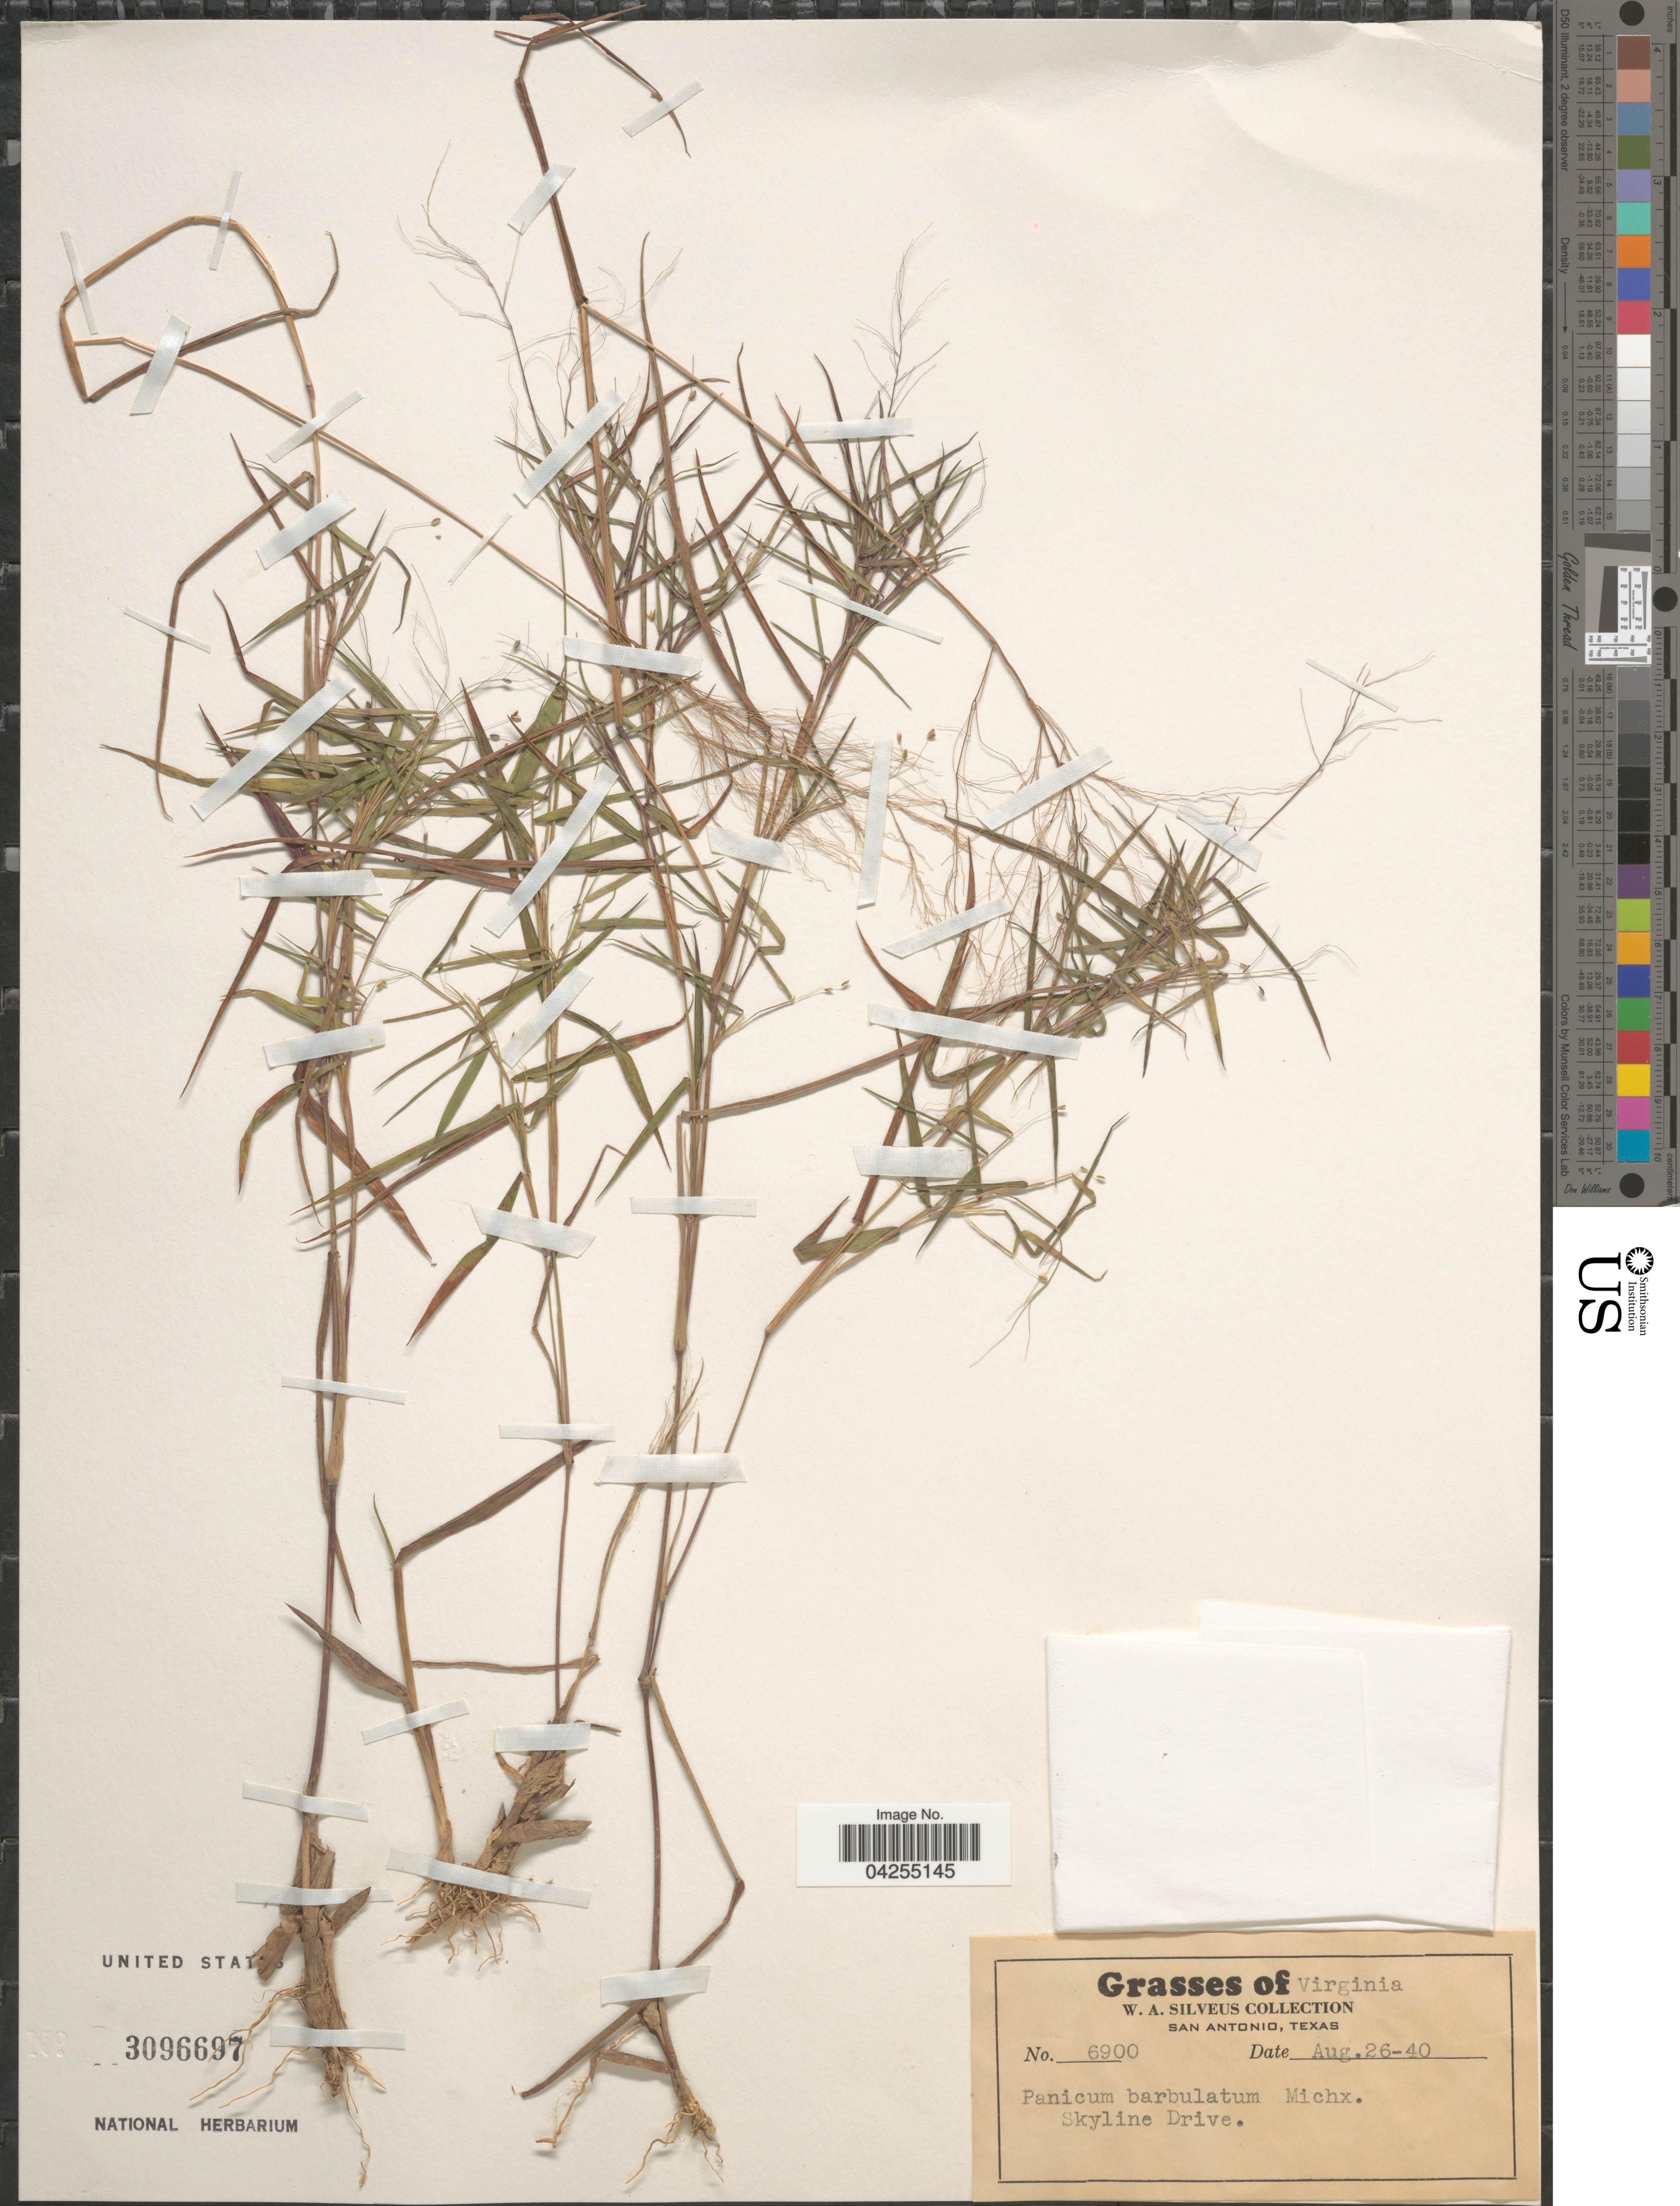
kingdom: Plantae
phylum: Tracheophyta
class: Liliopsida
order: Poales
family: Poaceae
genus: Dichanthelium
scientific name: Dichanthelium dichotomum var. dichotomum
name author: (L.) Gould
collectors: W. Silveus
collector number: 6900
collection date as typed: Transcribed d/m/y: 26/8/40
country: United States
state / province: Virginia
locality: Skyline Drive.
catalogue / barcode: US 3096697